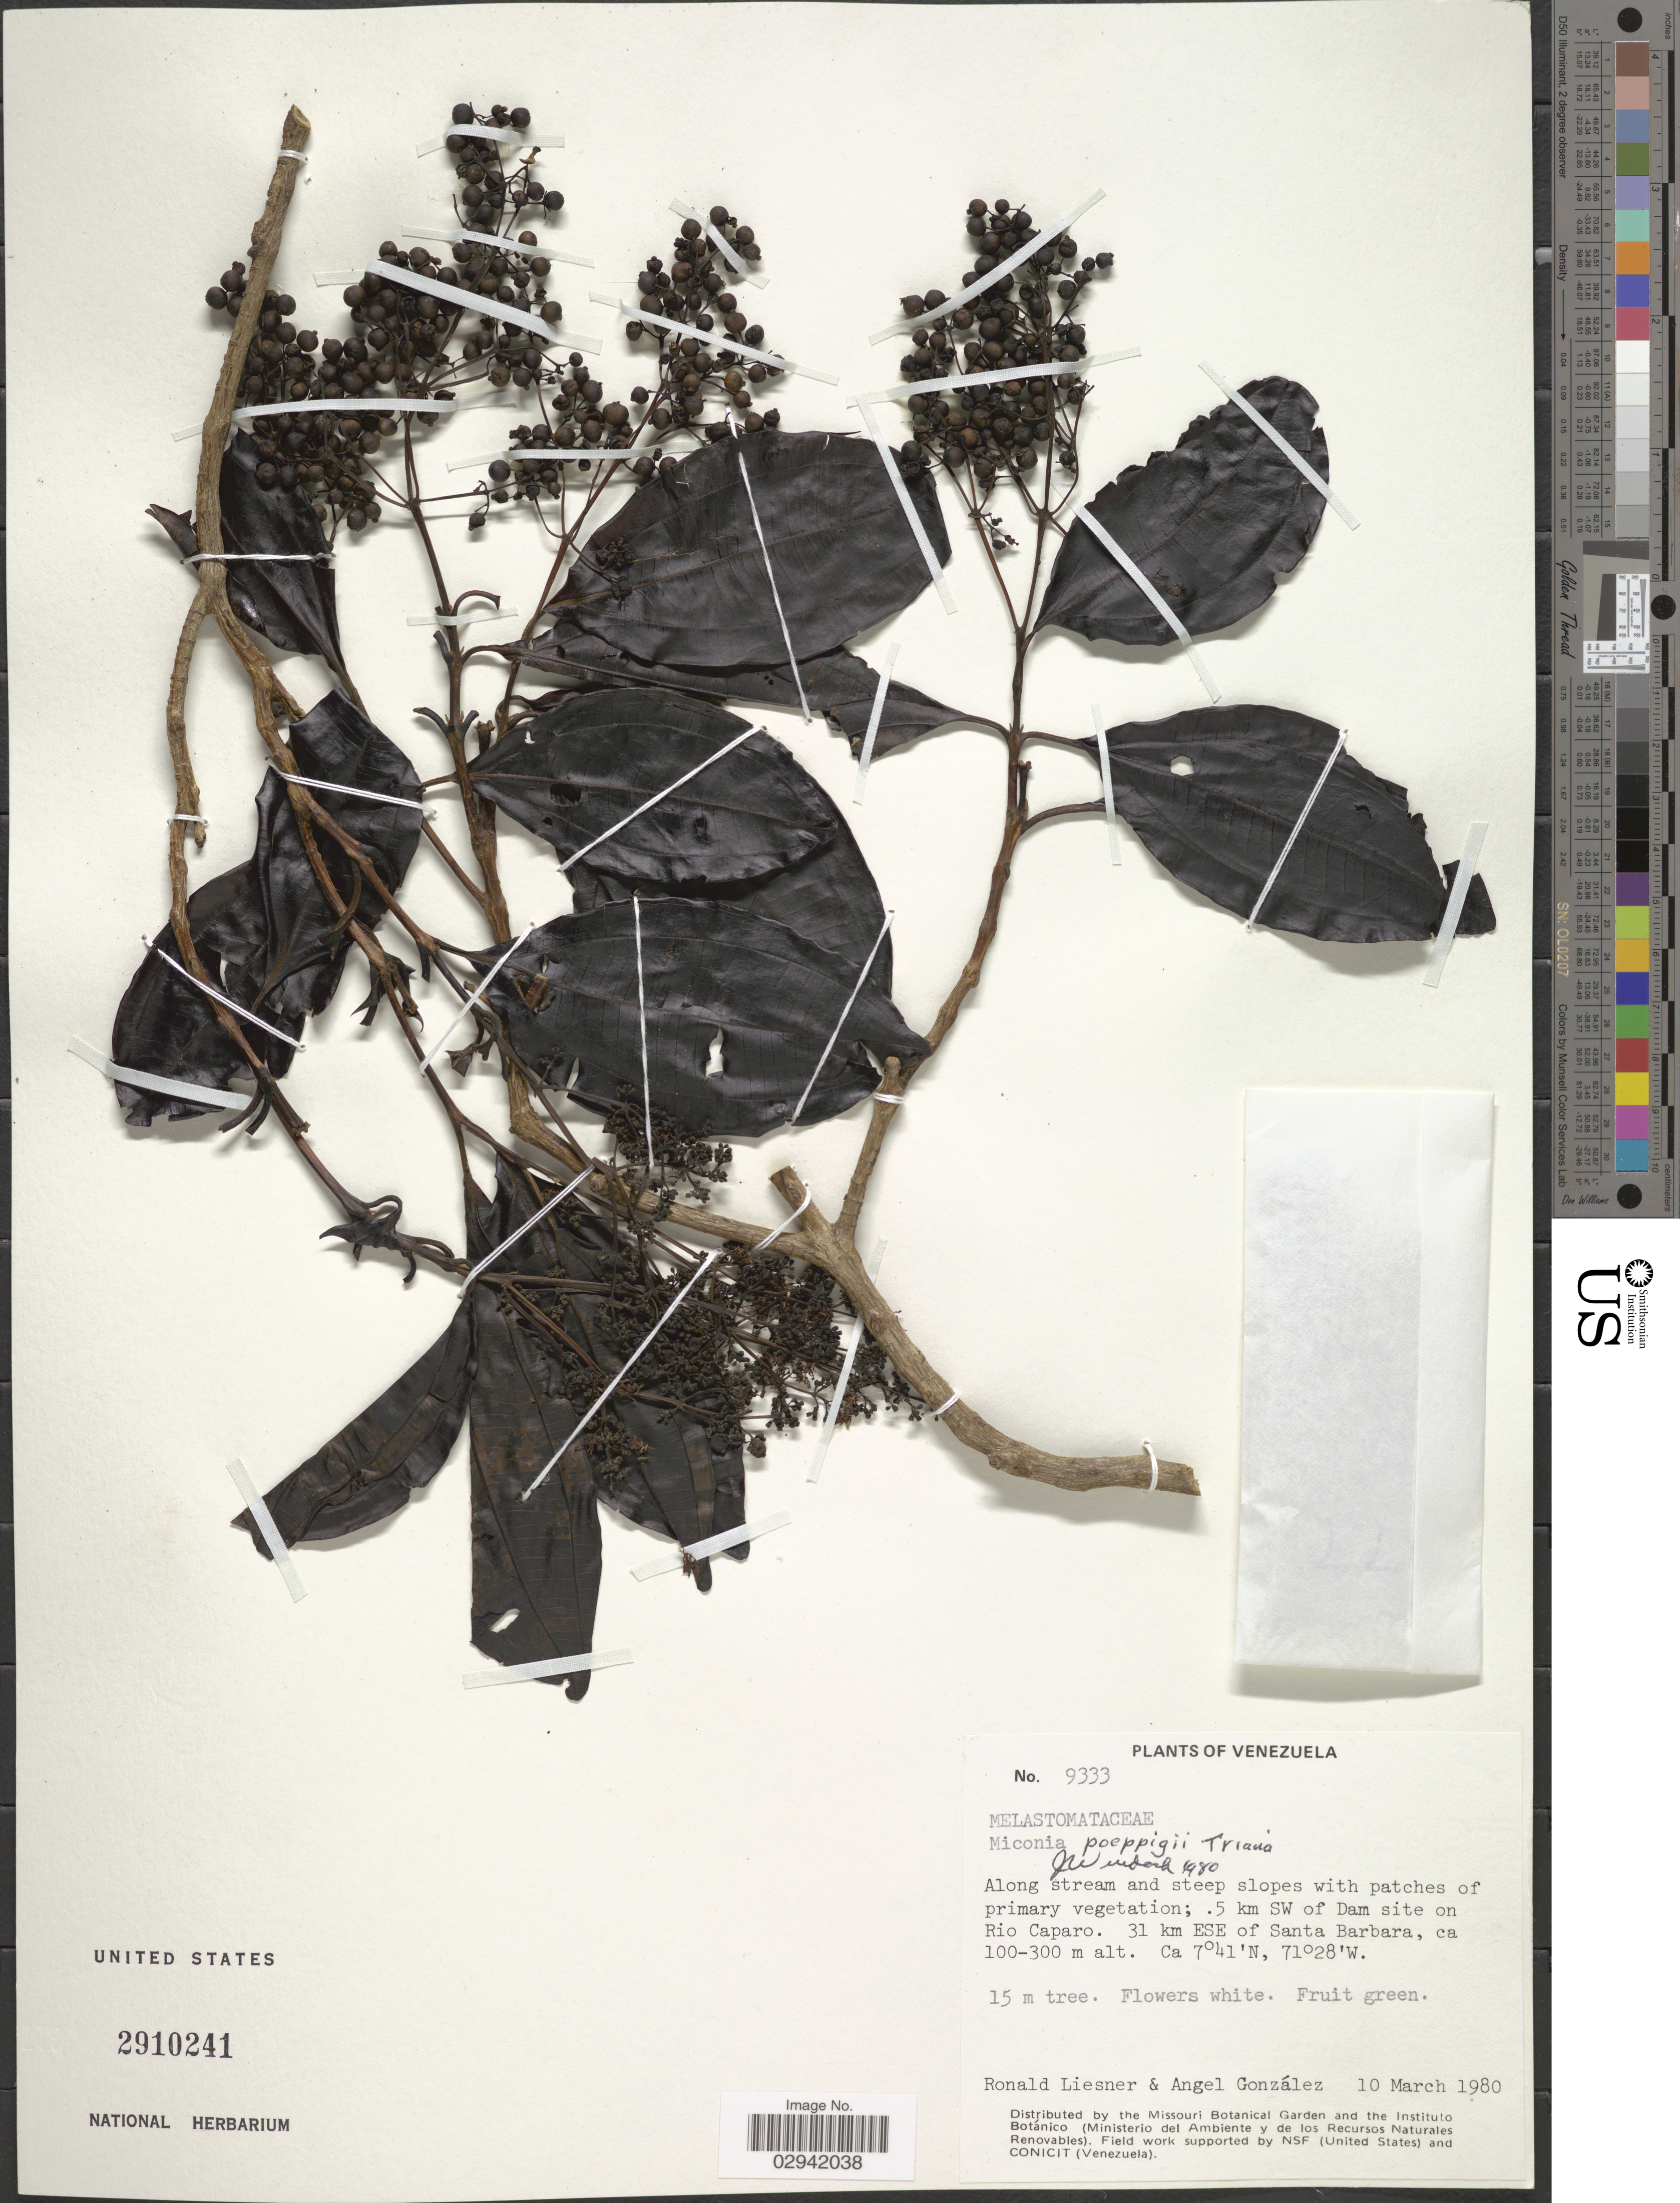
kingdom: Plantae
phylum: Tracheophyta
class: Magnoliopsida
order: Myrtales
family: Melastomataceae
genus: Miconia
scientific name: Miconia poeppigii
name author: Triana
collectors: R. L. Liesner & A. C. González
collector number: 9333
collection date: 1980-03-10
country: Venezuela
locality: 5 km SW of Dam site on Rio Caparo. 31 km ESE of Santa Barbara.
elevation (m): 100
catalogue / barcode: US 2910241